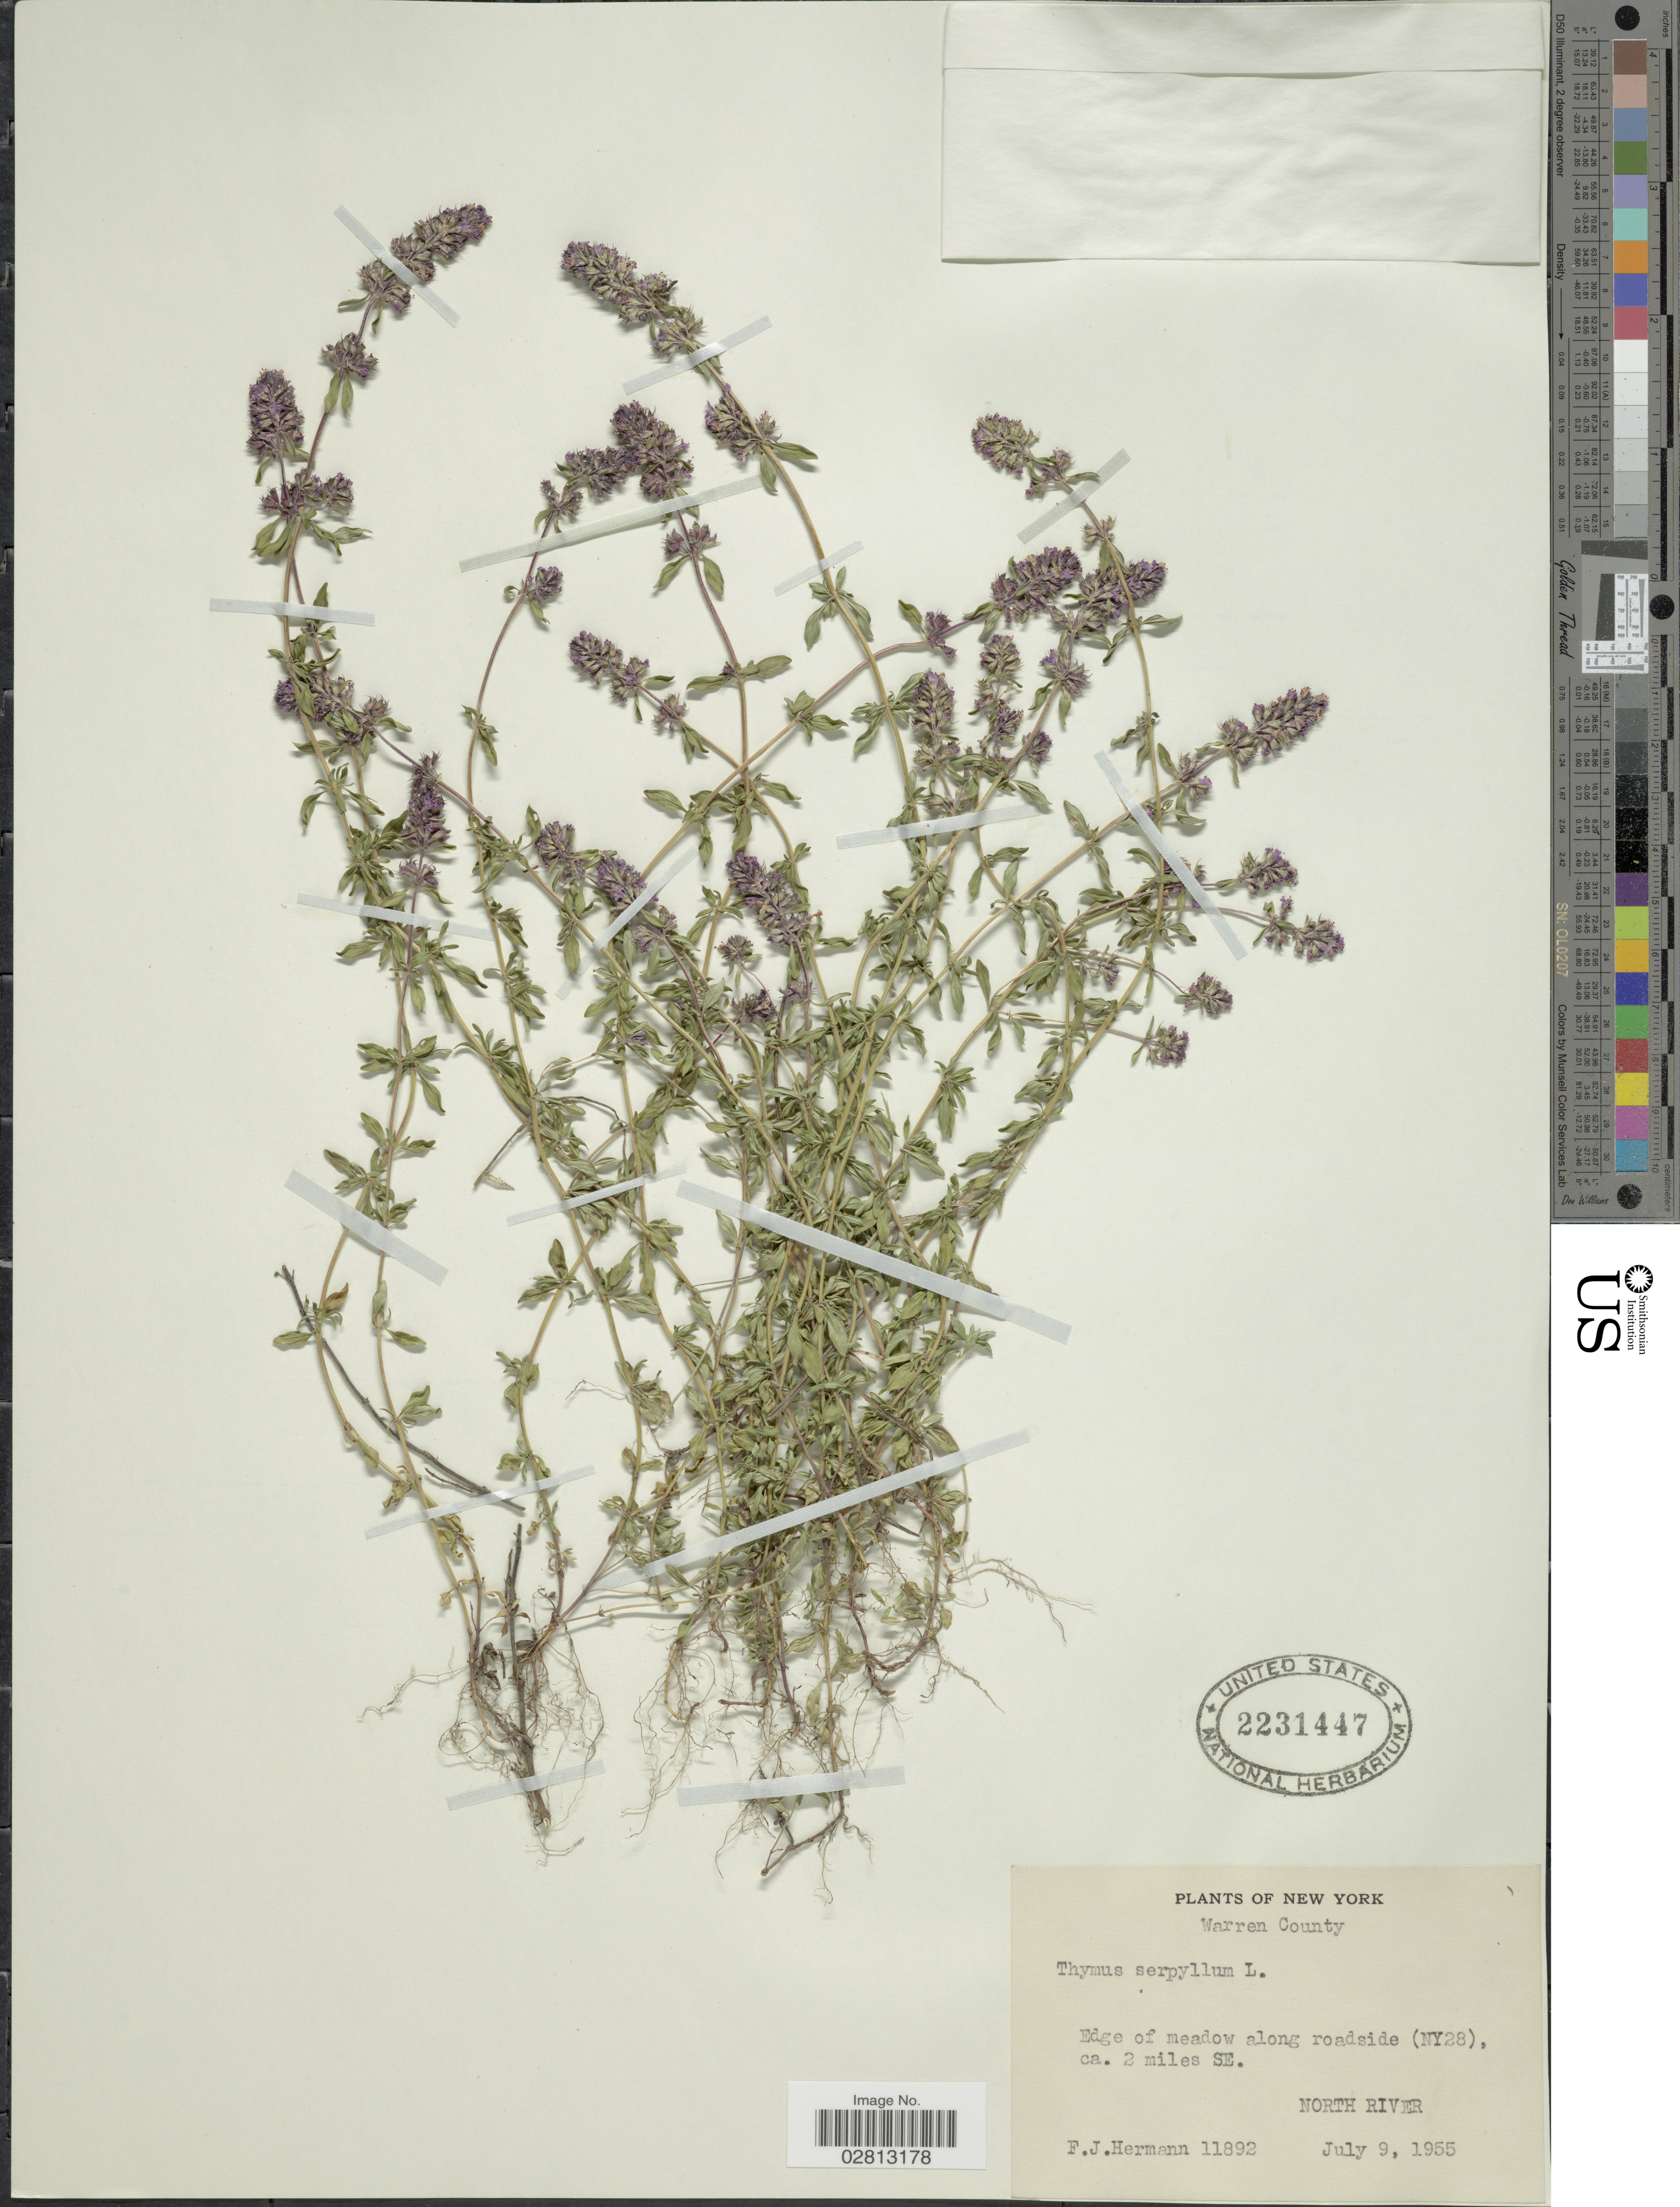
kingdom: Plantae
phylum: Tracheophyta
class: Magnoliopsida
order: Lamiales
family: Lamiaceae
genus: Thymus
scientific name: Thymus serpyllum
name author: L.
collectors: F. J. Hermann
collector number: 11892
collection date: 1955-07-09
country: United States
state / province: New York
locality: Warren County, Edge of meadow along roadside (NY28), ca. 2 miles SE., North River.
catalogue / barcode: US 2231447